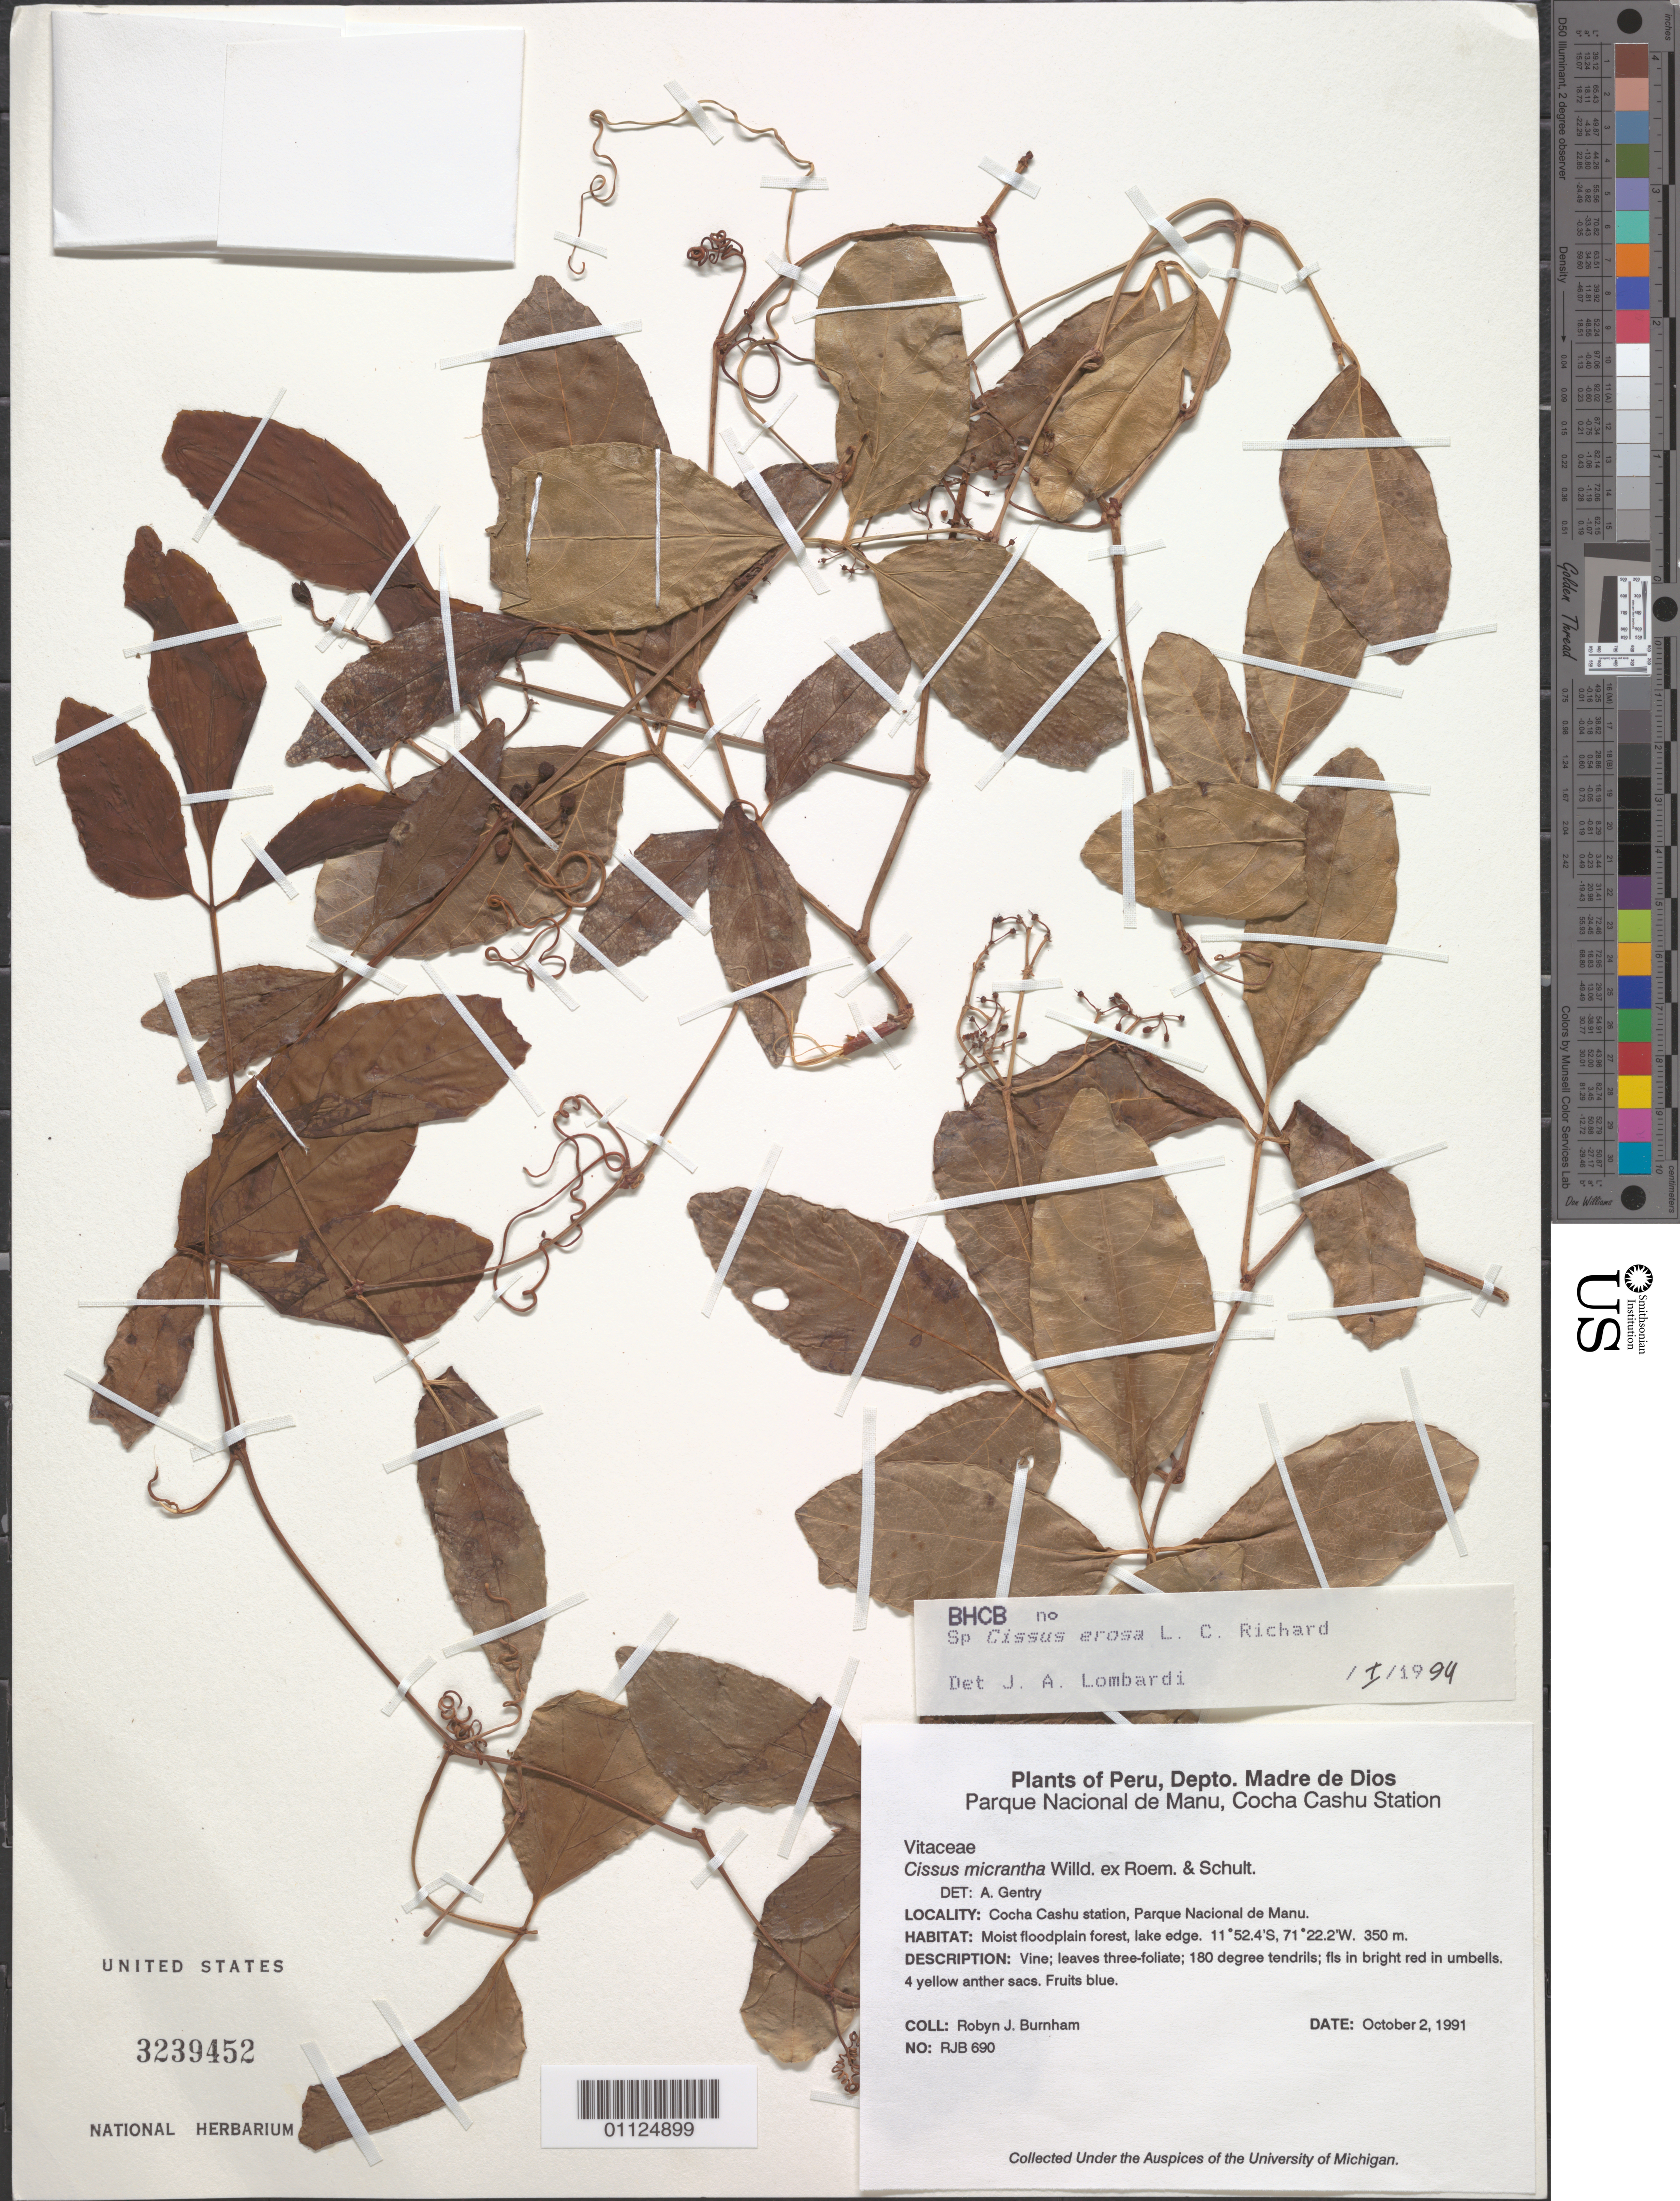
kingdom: Plantae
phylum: Tracheophyta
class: Magnoliopsida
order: Vitales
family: Vitaceae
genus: Cissus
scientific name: Cissus erosa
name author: Rich.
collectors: R. J. Burnham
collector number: RJB 690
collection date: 1991-10-02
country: Peru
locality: Cocha Cashu Station, Parque National de Manu.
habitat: Moist floodplain forest, lake edge, vine.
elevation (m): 350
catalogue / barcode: US 3239452